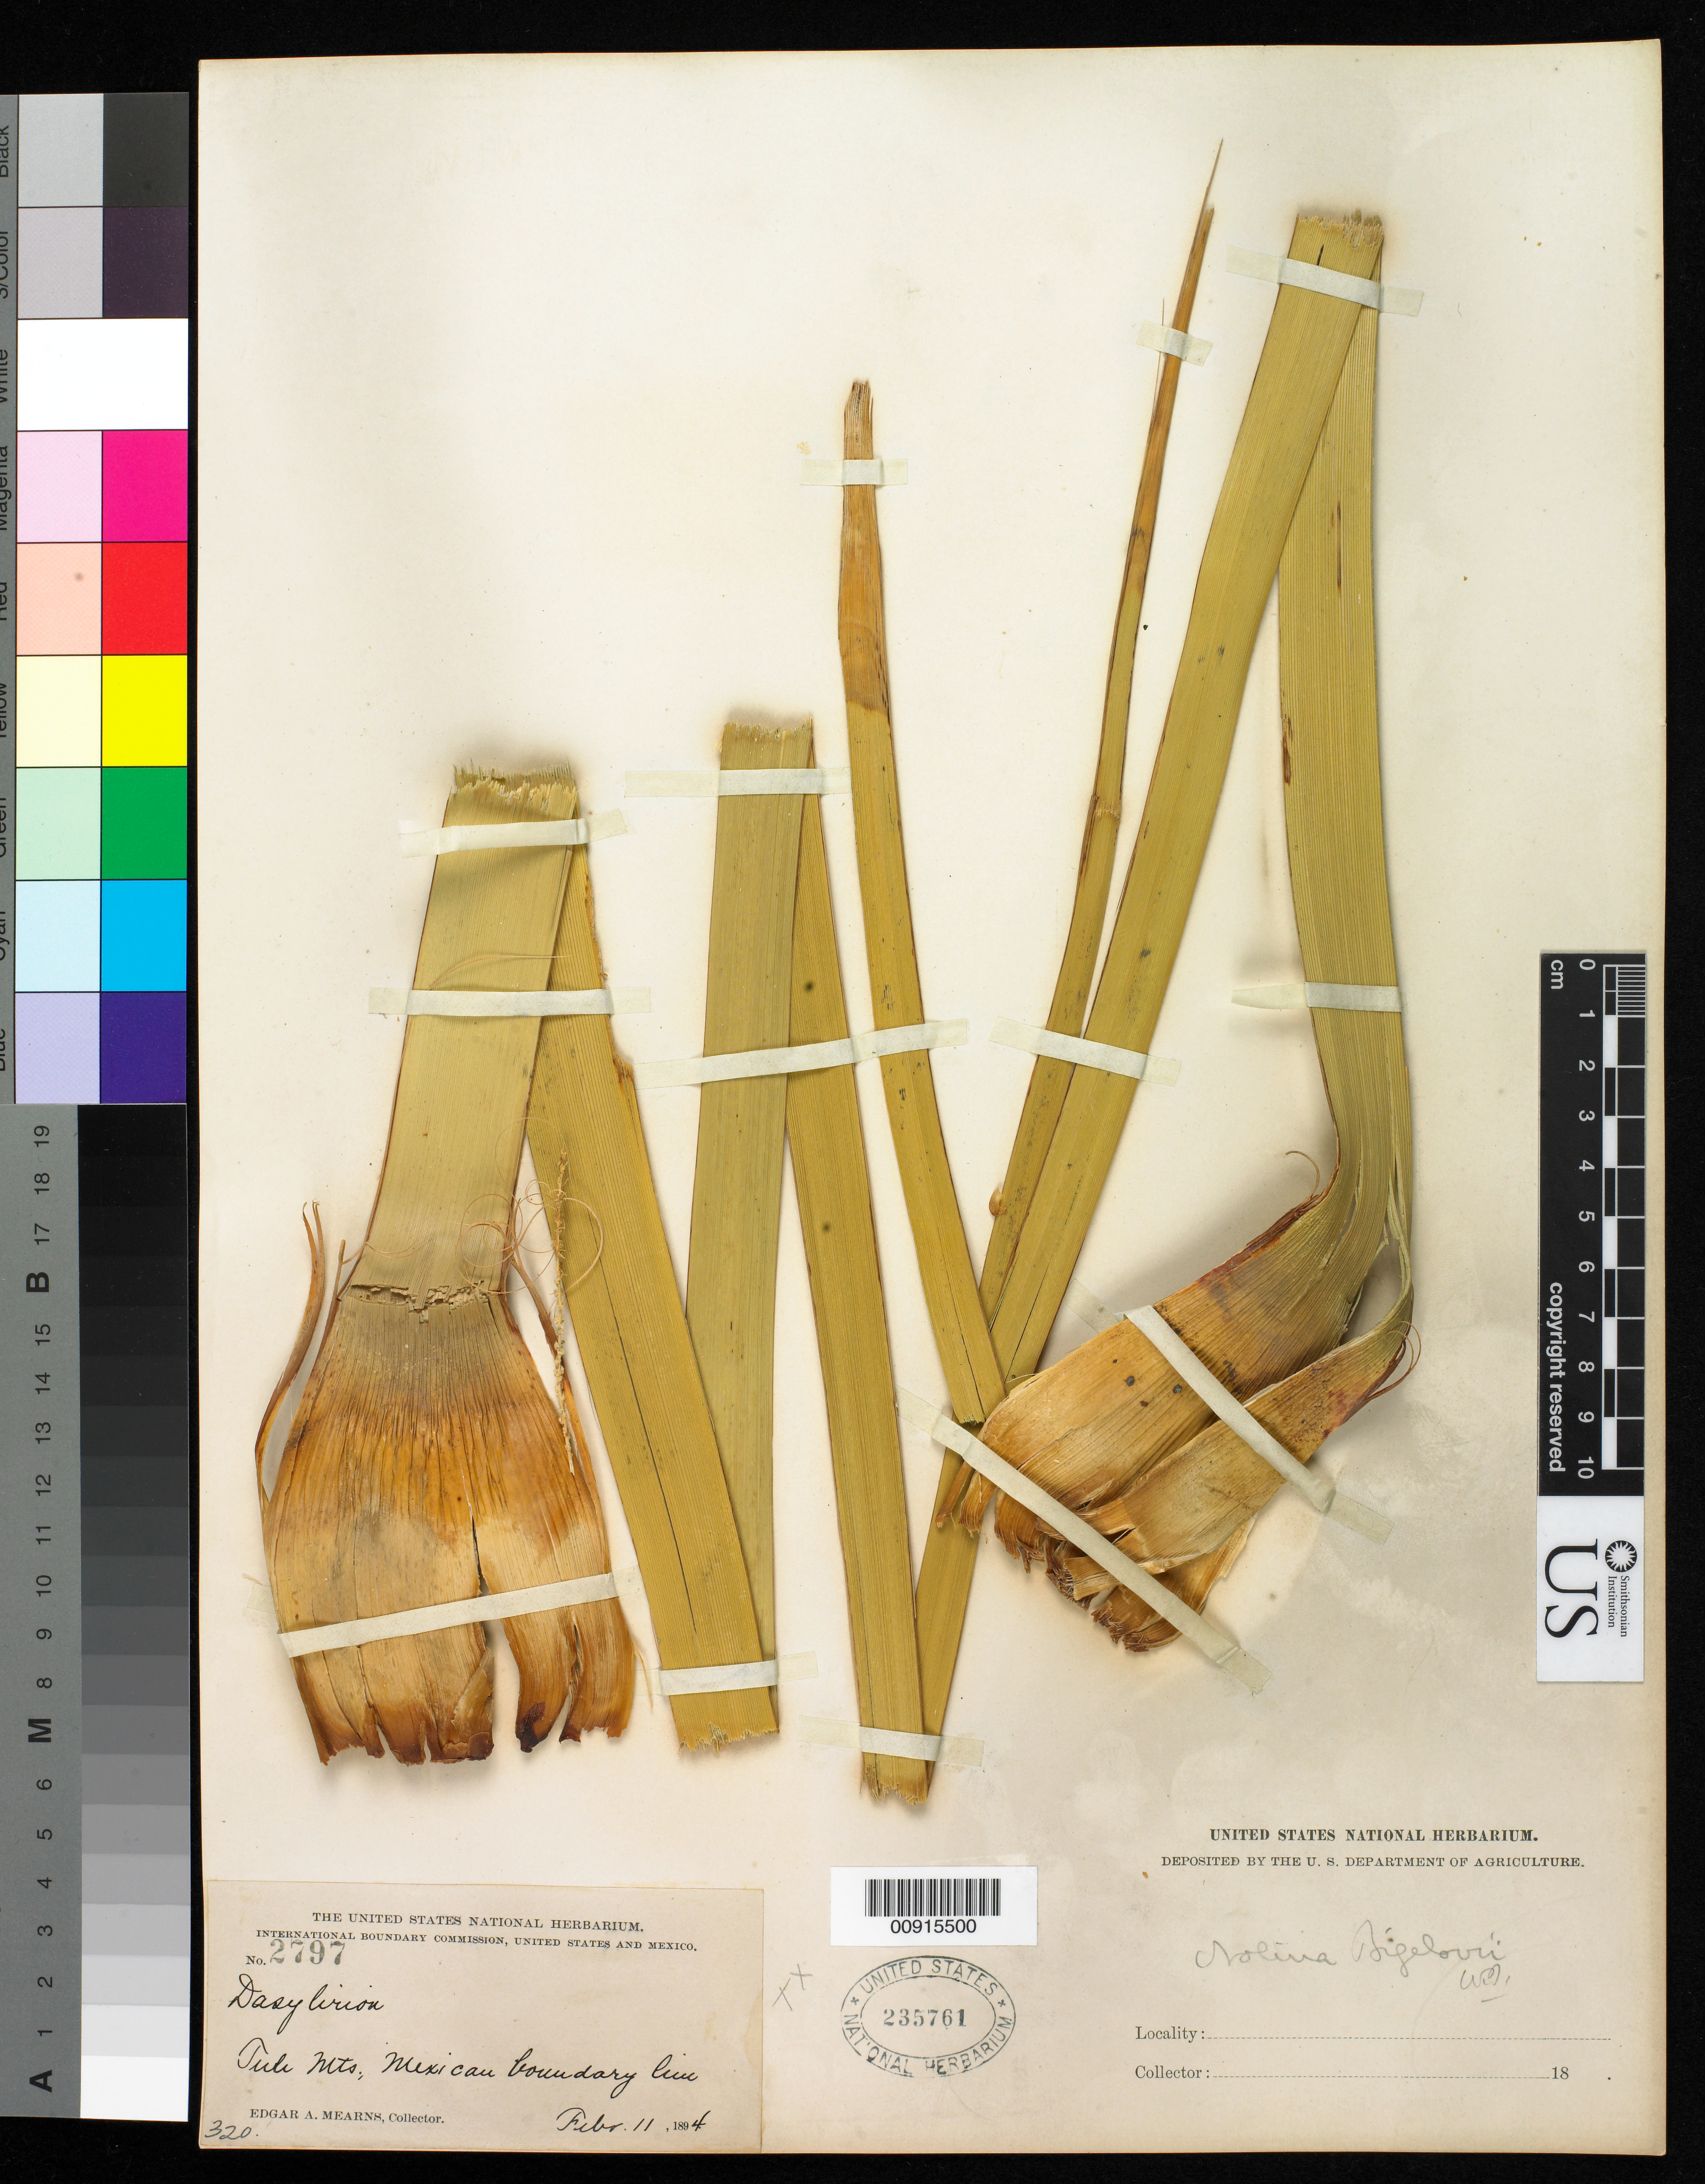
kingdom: Plantae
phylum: Tracheophyta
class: Liliopsida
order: Asparagales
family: Asparagaceae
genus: Nolina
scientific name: Nolina bigelovii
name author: (Torr.) S. Watson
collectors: E. A. Mearns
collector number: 2797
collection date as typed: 11 Feb 1894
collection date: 1894-02-11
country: United States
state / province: Texas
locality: Tule Mts., Mexican Boundary Line.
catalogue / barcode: US 235761